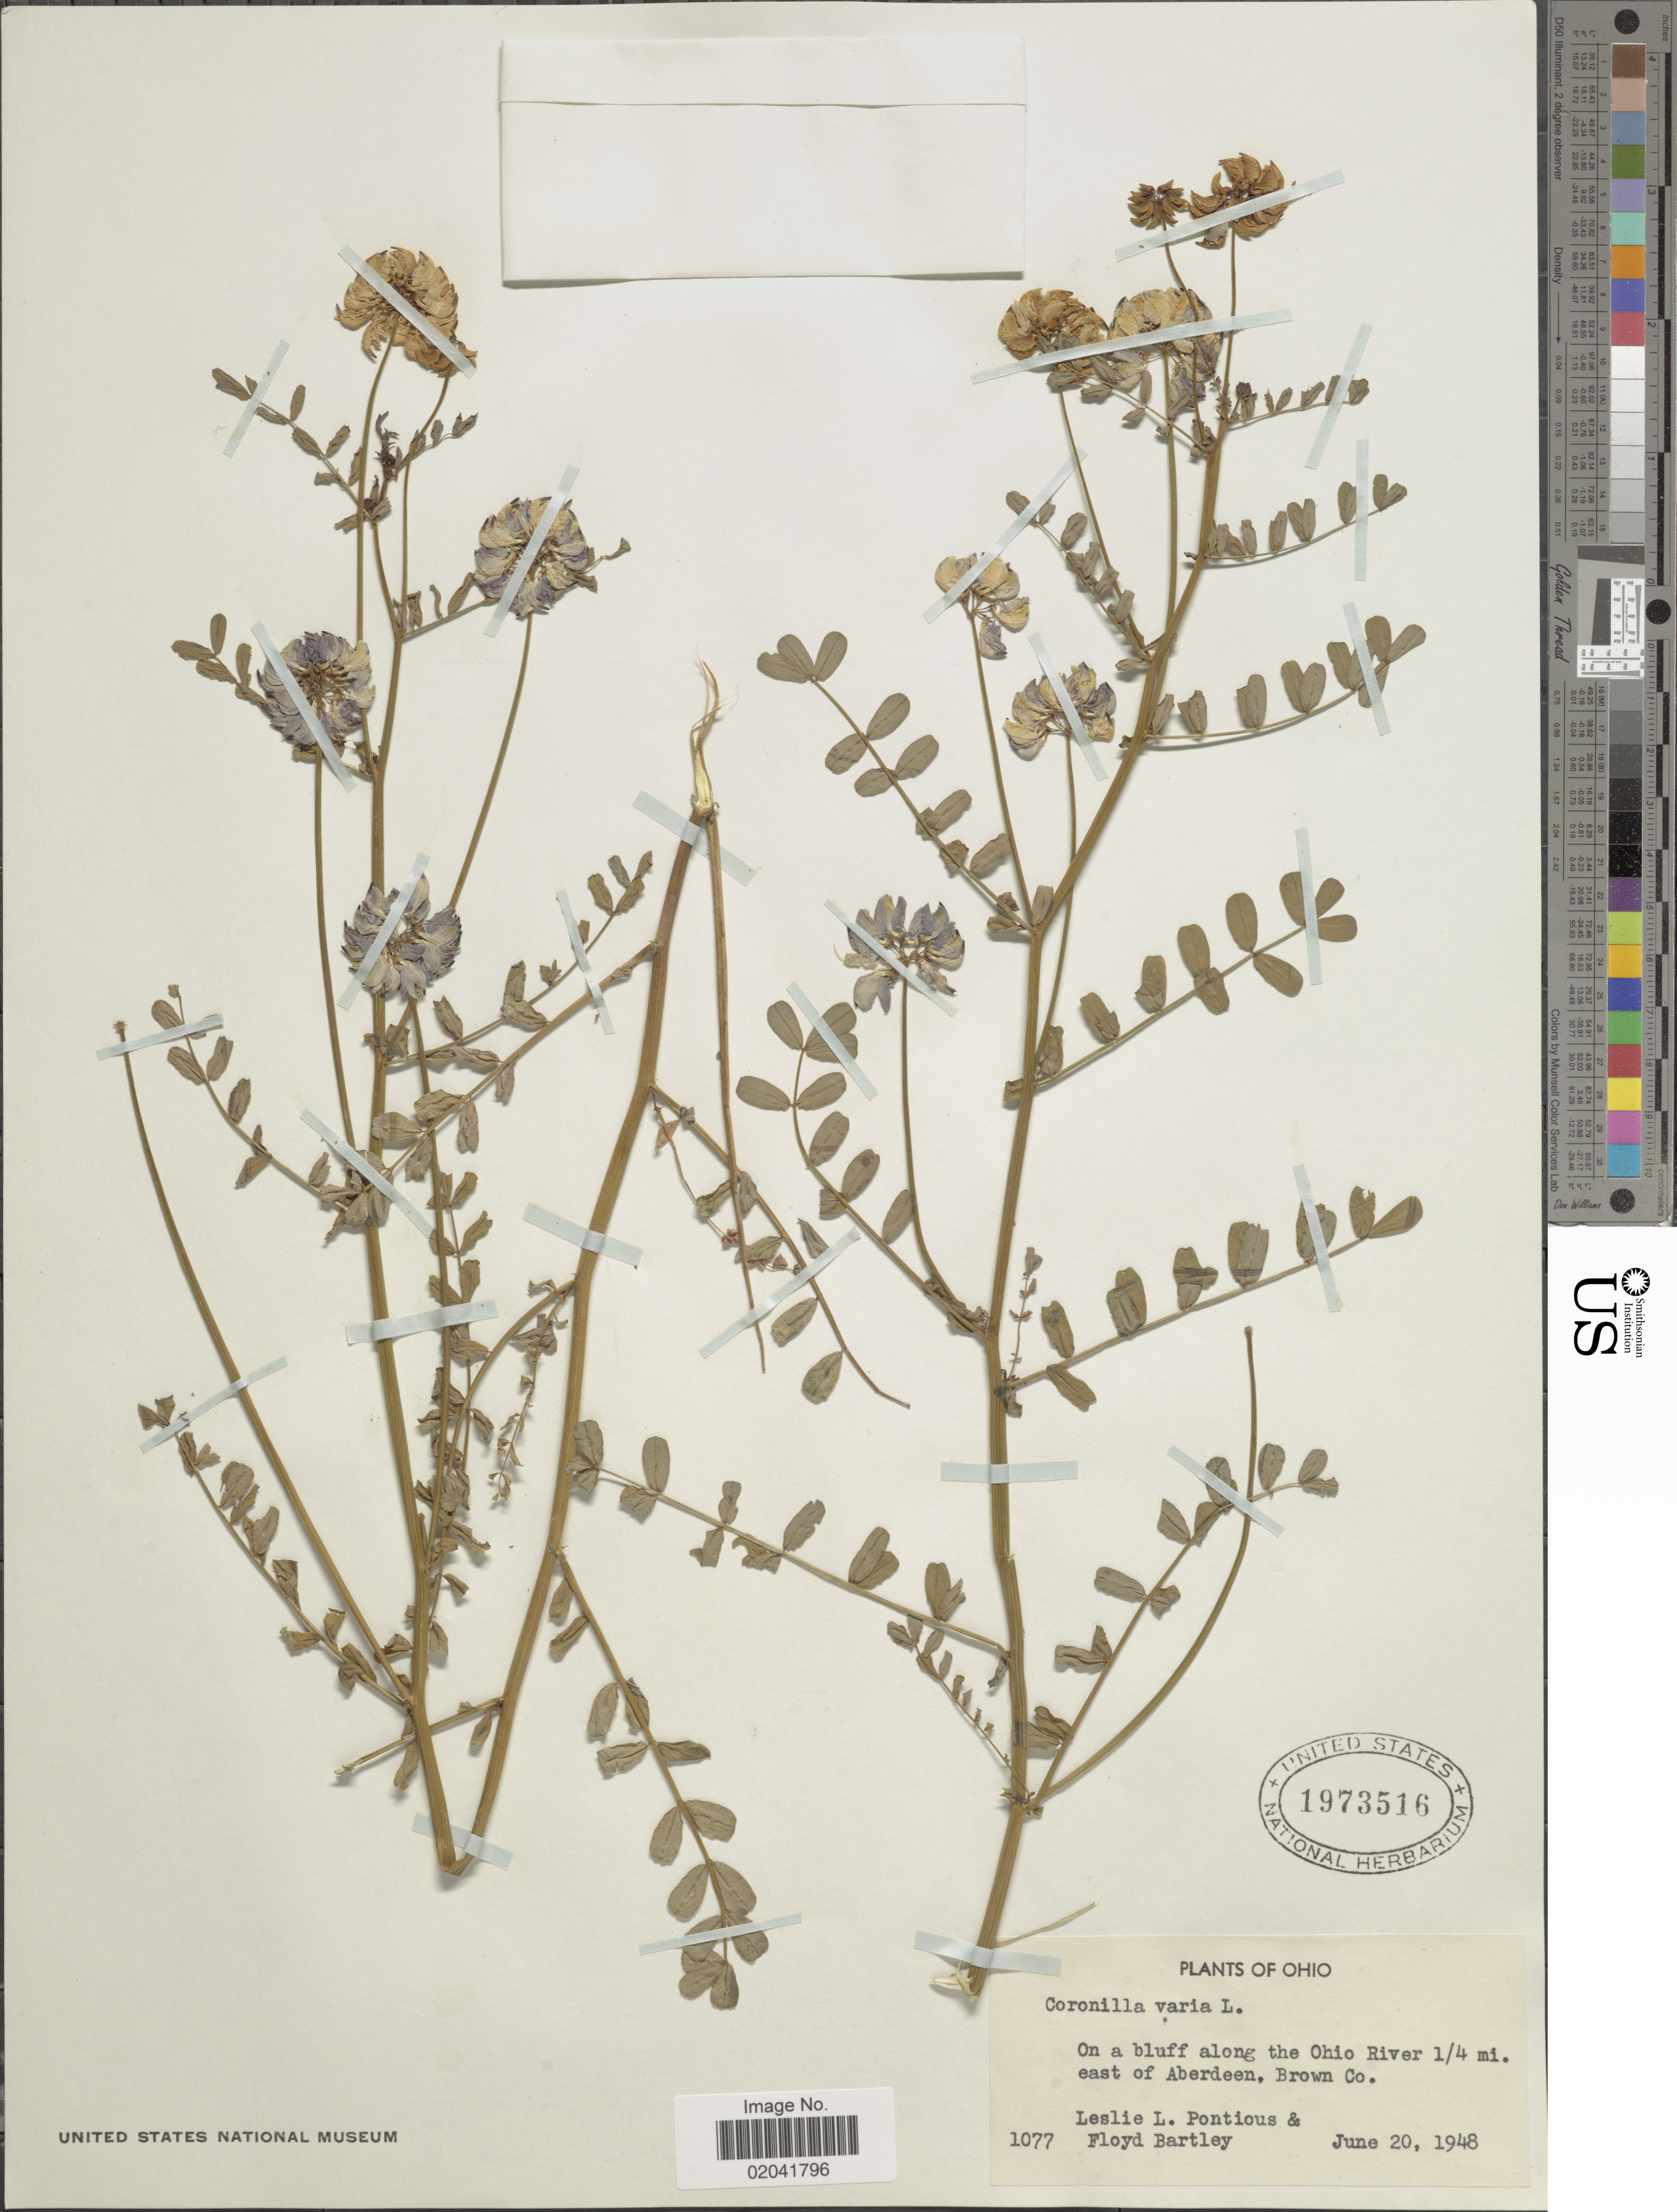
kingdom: Plantae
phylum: Tracheophyta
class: Magnoliopsida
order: Fabales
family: Fabaceae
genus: Coronilla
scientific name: Coronilla varia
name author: L.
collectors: L. L. Pontious & F. Bartley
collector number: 1077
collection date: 1948-06-20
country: United States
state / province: Ohio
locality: On a bluff along the Ohio River ¼ mi, east of Aberdeen, Brown Co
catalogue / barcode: US 1973516